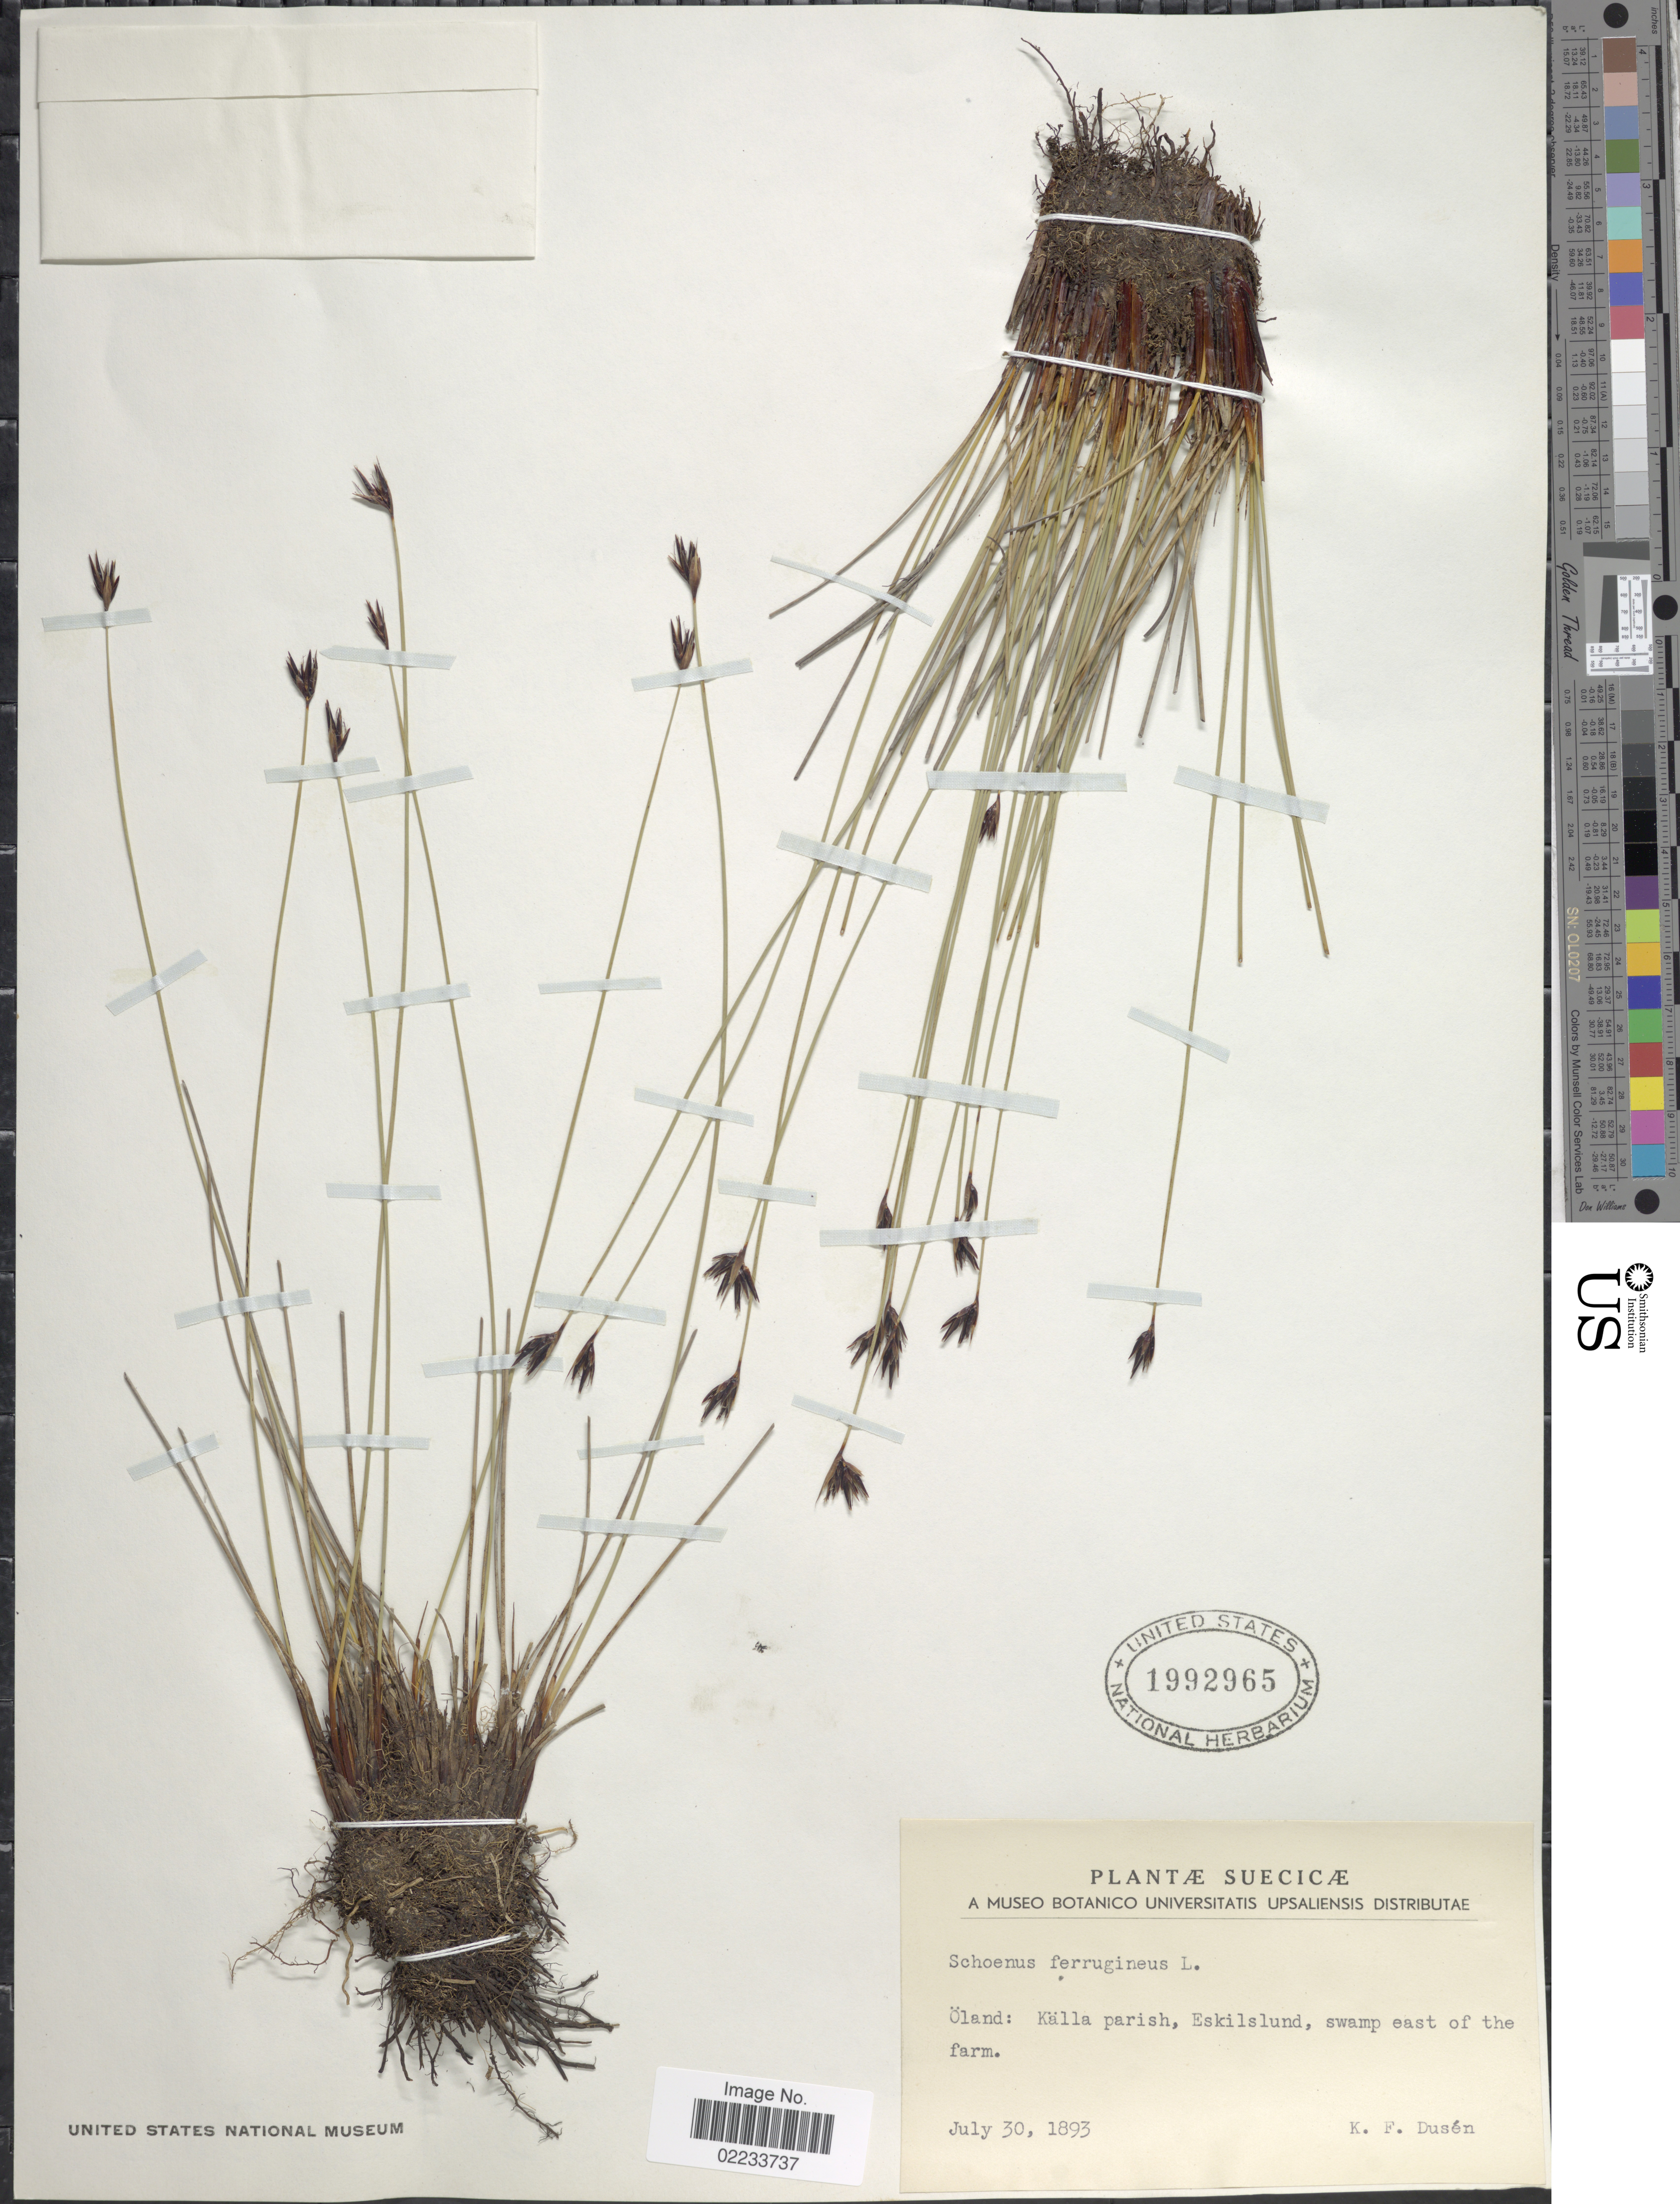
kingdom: Plantae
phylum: Tracheophyta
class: Liliopsida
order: Poales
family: Cyperaceae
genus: Schoenus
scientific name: Schoenus ferrugineus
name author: L.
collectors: K. Dusén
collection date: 1893-07-30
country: Sweden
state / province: Kalmar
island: Oland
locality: Öland: Källa parish, Eskilslund, swamp east of the farm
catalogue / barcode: US 1992965